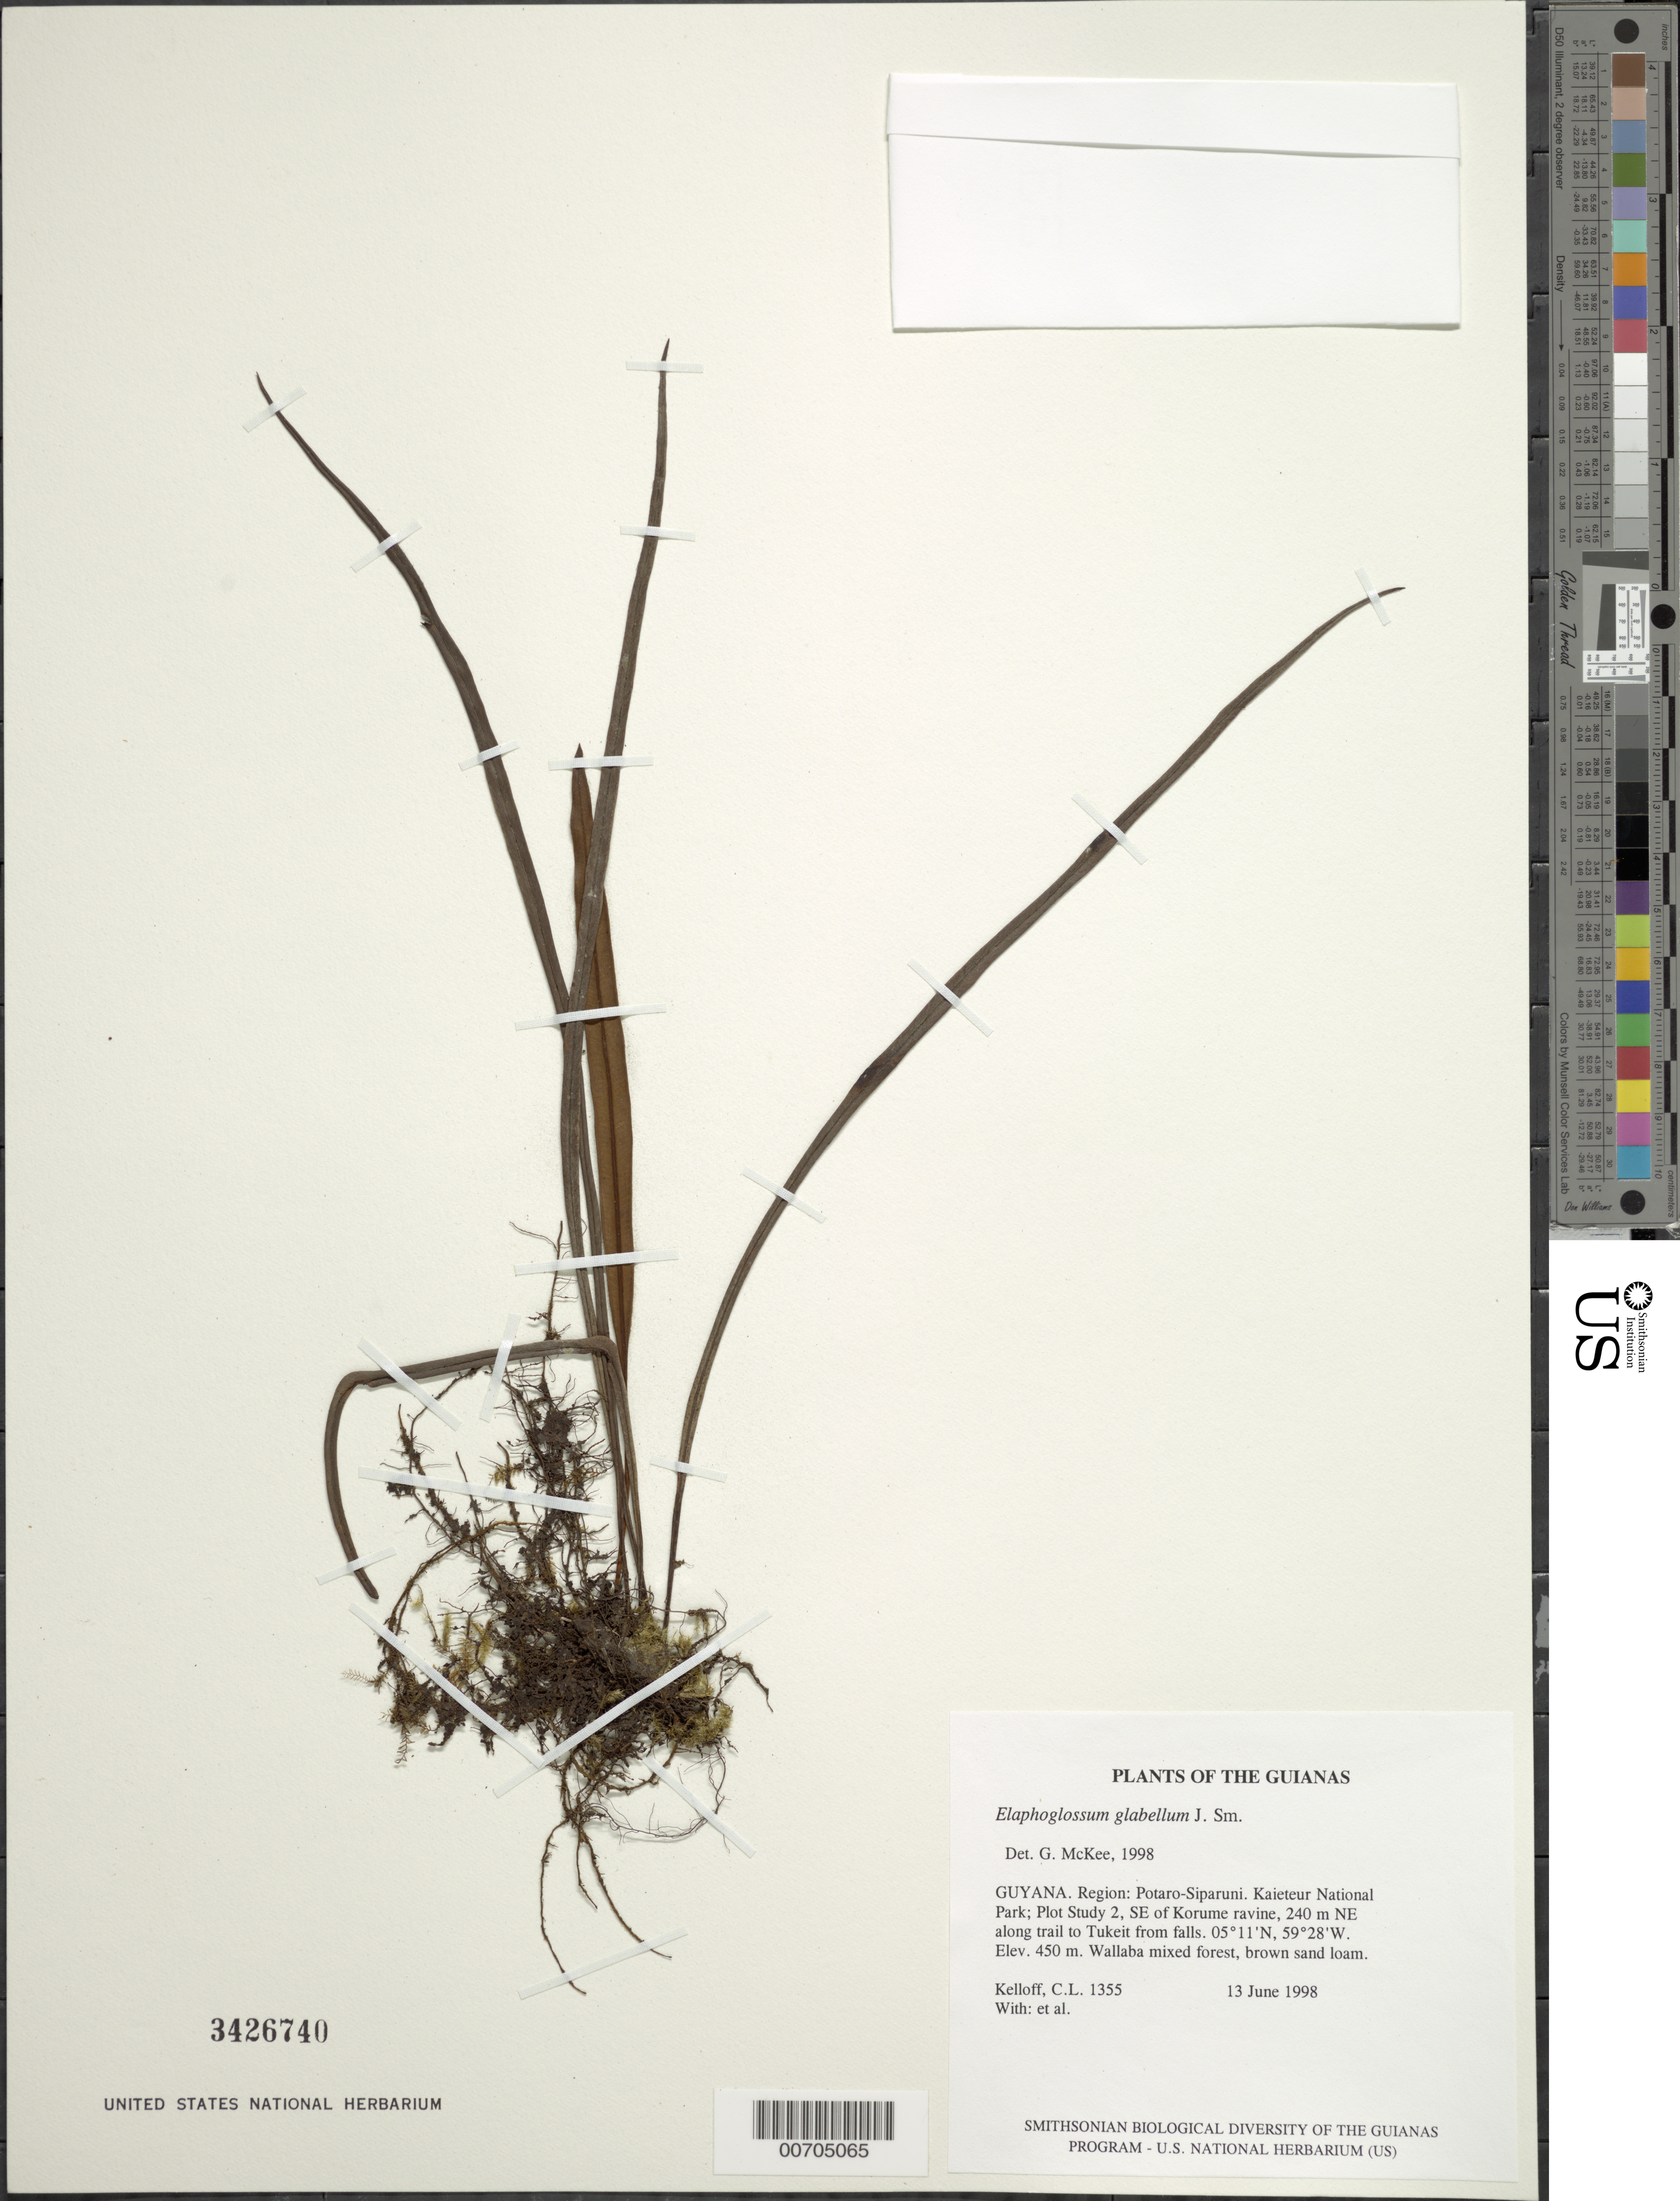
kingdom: Plantae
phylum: Tracheophyta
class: Polypodiopsida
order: Polypodiales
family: Dryopteridaceae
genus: Elaphoglossum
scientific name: Elaphoglossum glabellum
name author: J. Sm.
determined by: McKee, G. S., (US), NMNH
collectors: C. L. Kelloff, K. David, D. Jafferally, A. Sandoval & R. Williams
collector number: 1355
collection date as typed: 13 June 1998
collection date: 1998-06-13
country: Guyana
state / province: Potaro-Siparuni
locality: Kaieteur National Park; Plot Study 2, SE of Korume ravine, 240 m NE along trail to Tukeit from falls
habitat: Wallaba mixed forest, brown sand loam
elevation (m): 450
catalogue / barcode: US 3426740